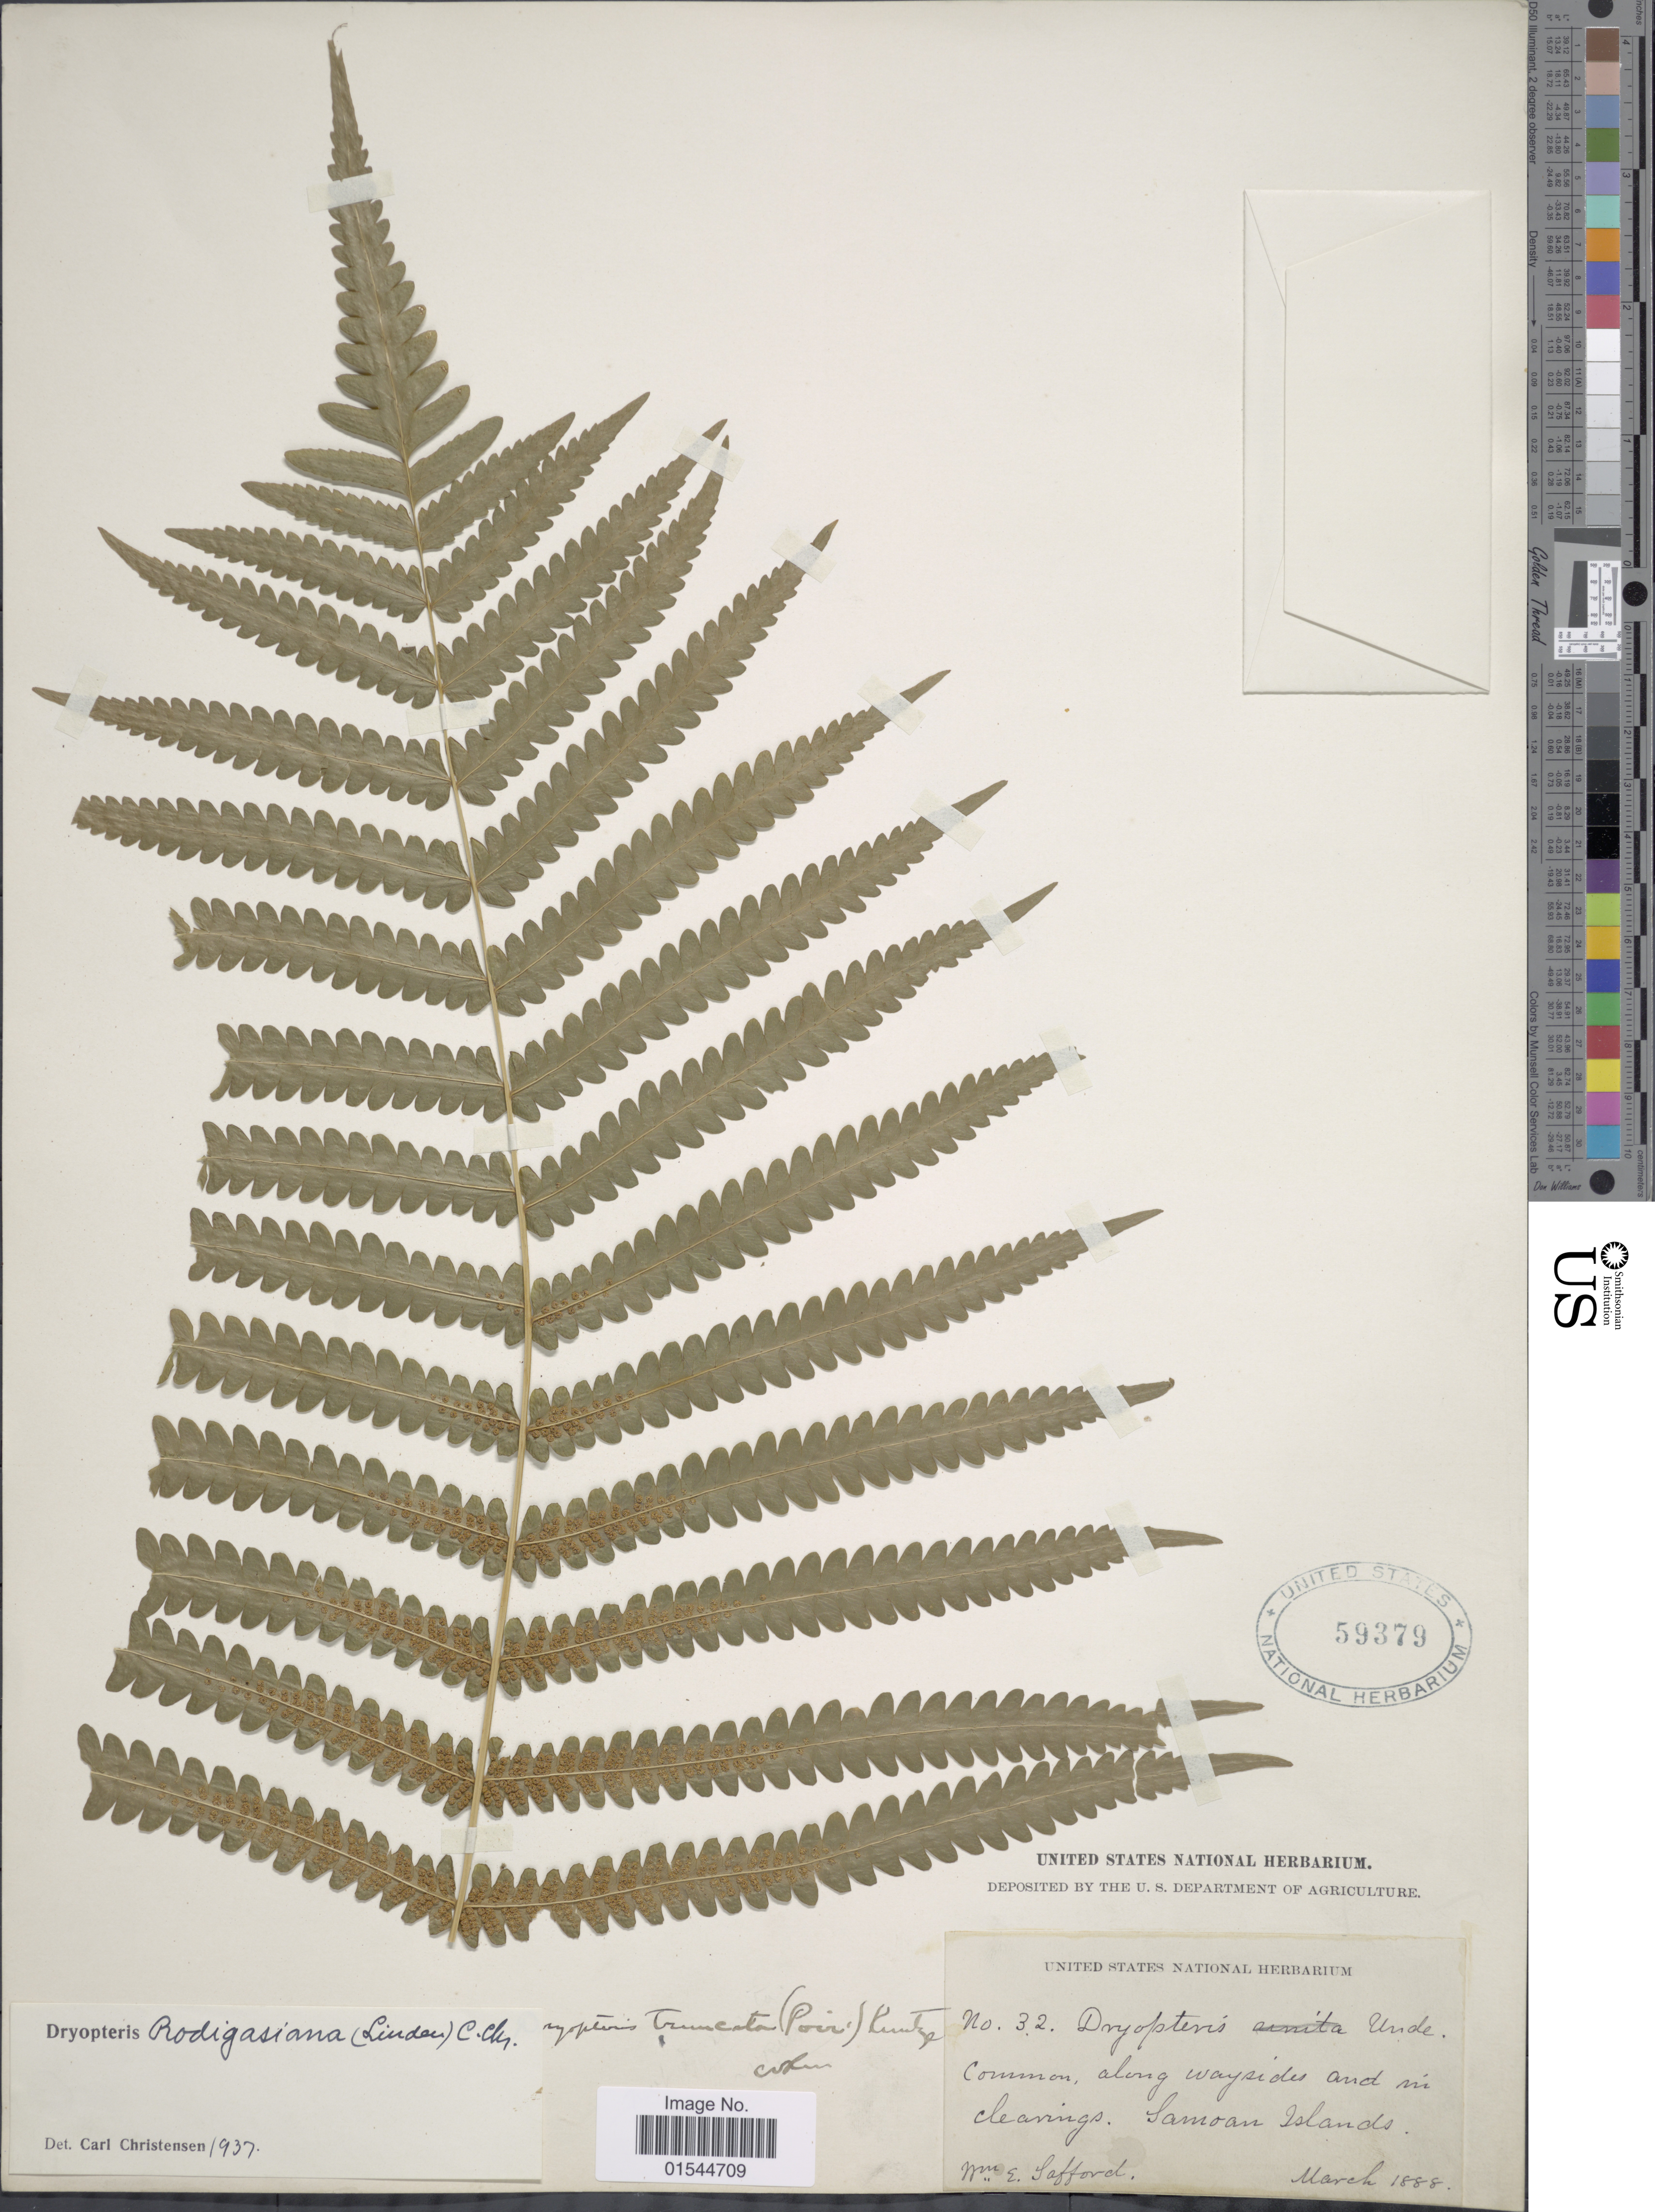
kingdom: Plantae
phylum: Tracheophyta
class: Polypodiopsida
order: Polypodiales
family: Thelypteridaceae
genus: Pneumatopteris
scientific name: Pneumatopteris rodigasiana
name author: (T. Moore) Holttum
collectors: W. E. Safford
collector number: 32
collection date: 1888-03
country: American Samoa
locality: Somoan Islands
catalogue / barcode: US 59379